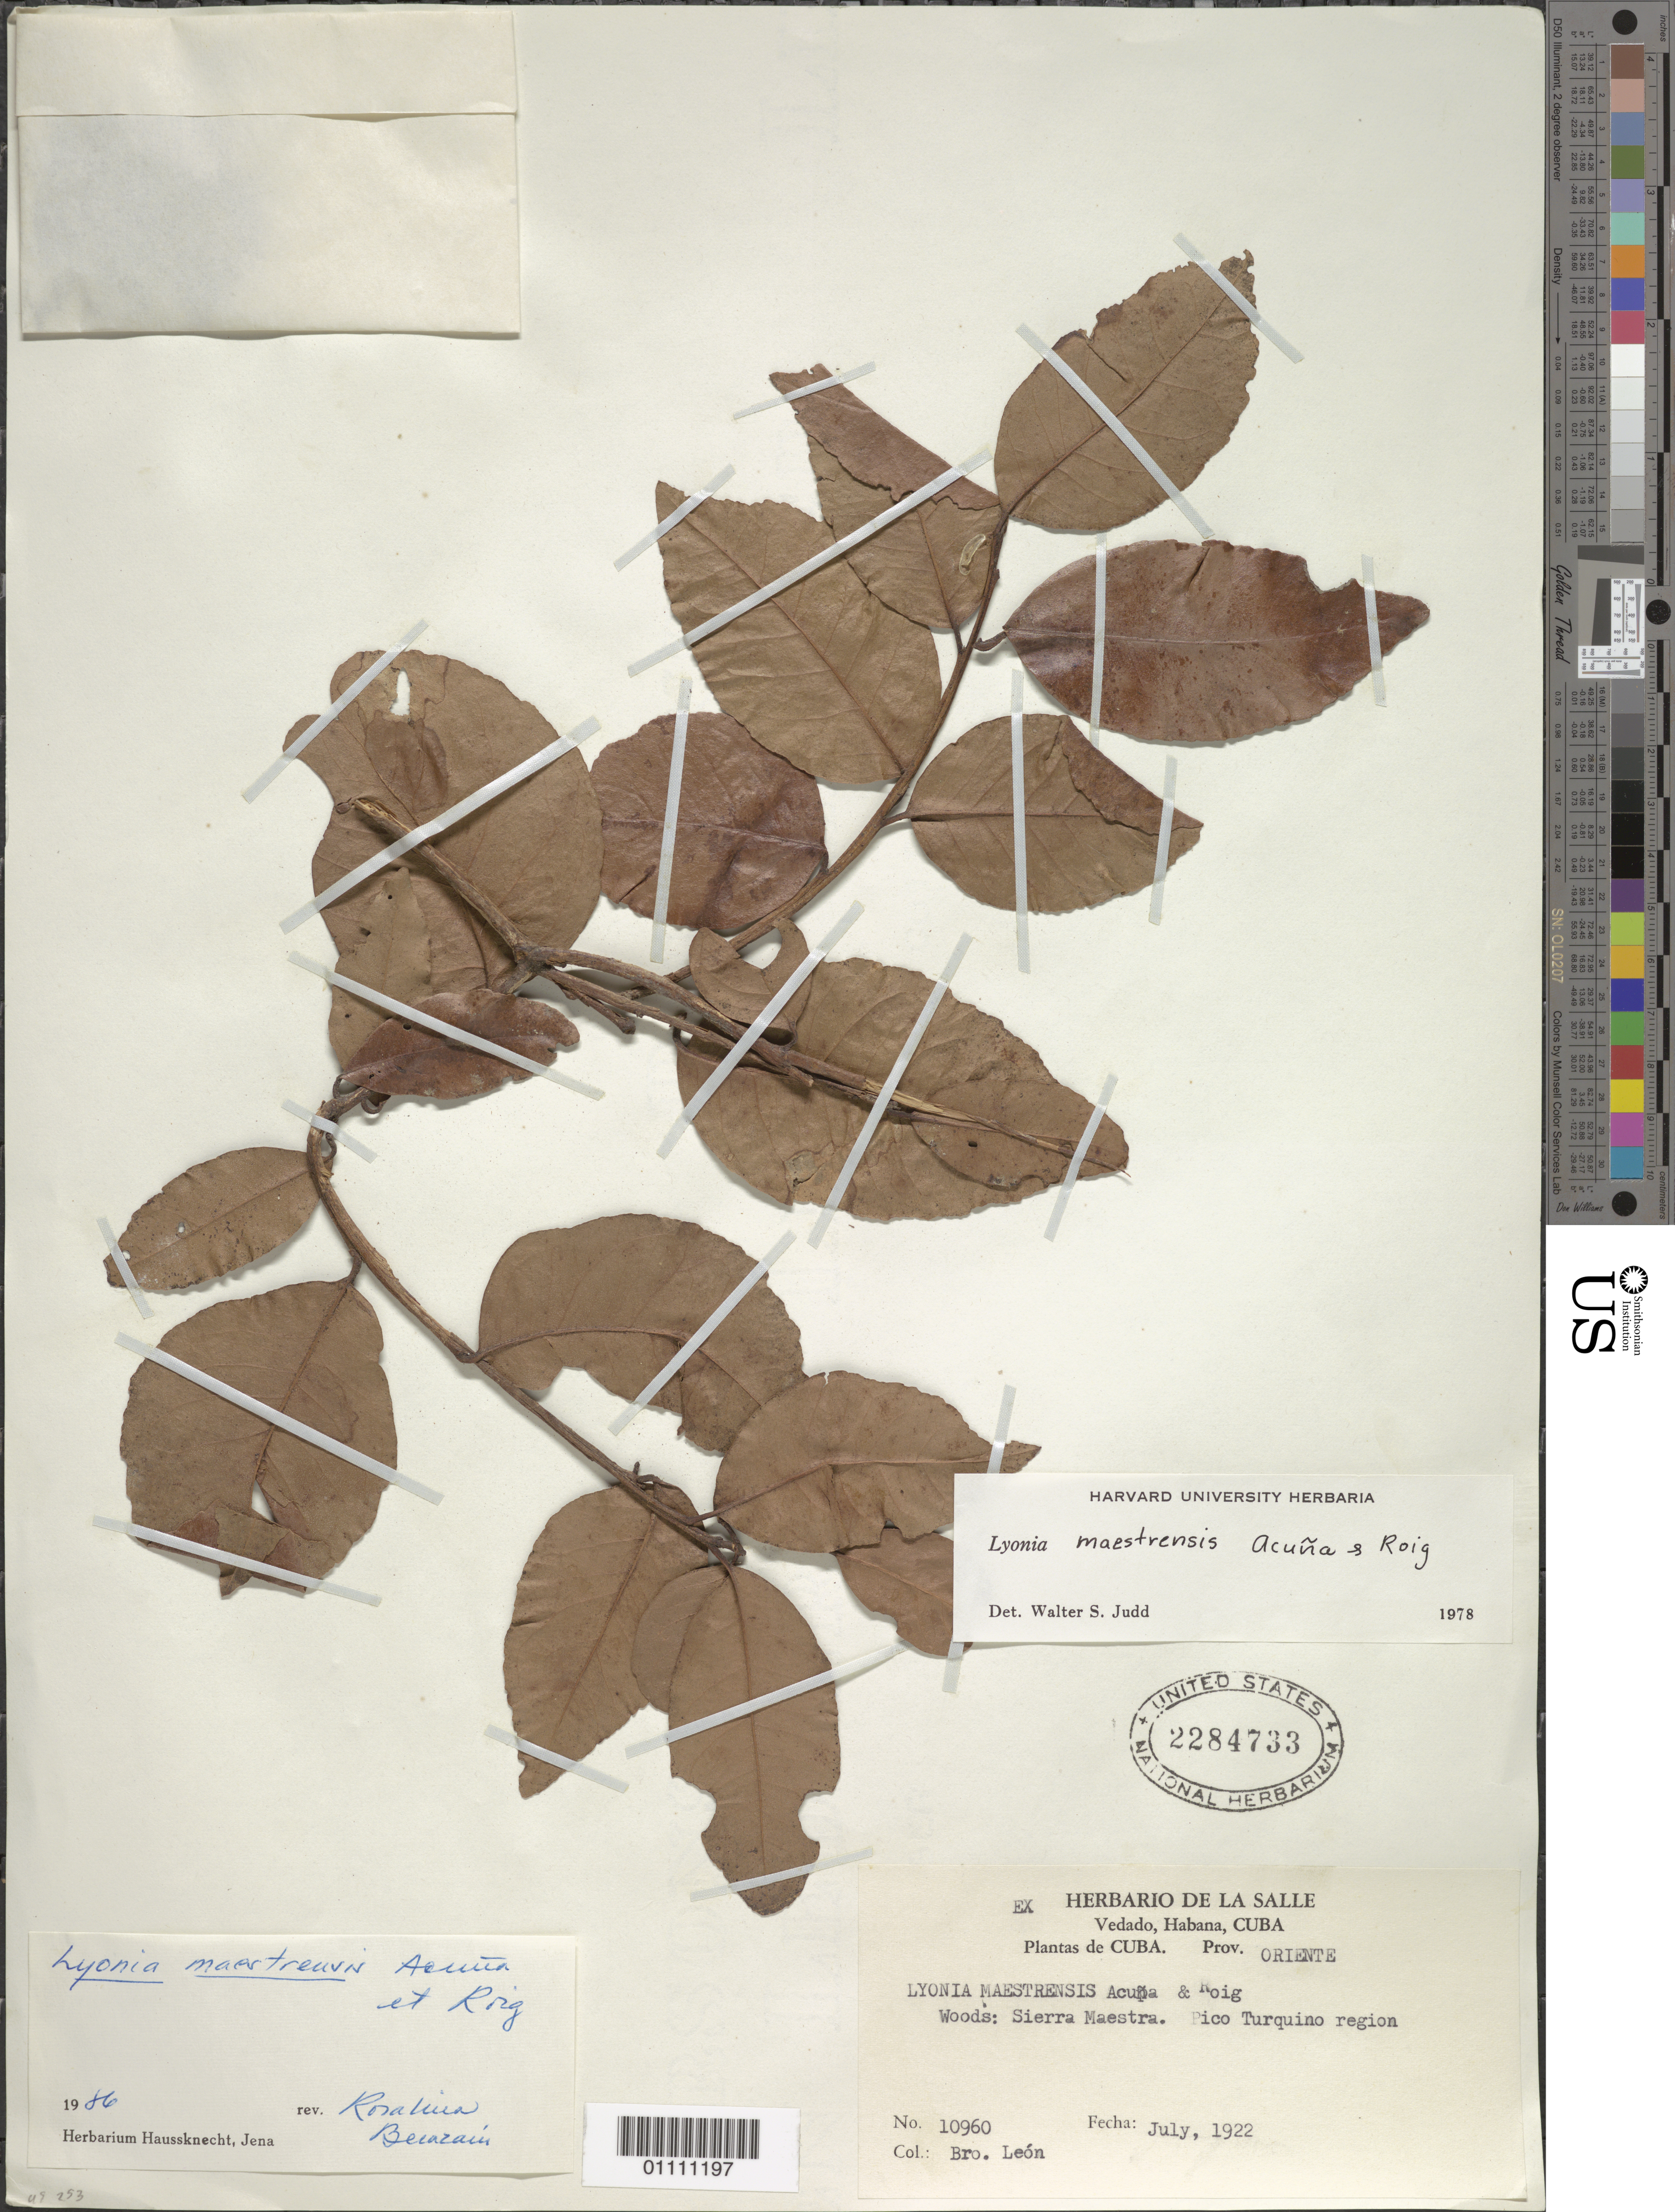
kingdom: Plantae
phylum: Tracheophyta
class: Magnoliopsida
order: Ericales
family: Ericaceae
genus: Lyonia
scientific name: Lyonia maestrensis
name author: Acuña & Roíg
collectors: Bro. León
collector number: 10960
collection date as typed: Jul 1922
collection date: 1922-07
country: Cuba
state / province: Oriente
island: Cuba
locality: Woods: Sierra Maestra Pico Turquino region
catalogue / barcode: US 2284733